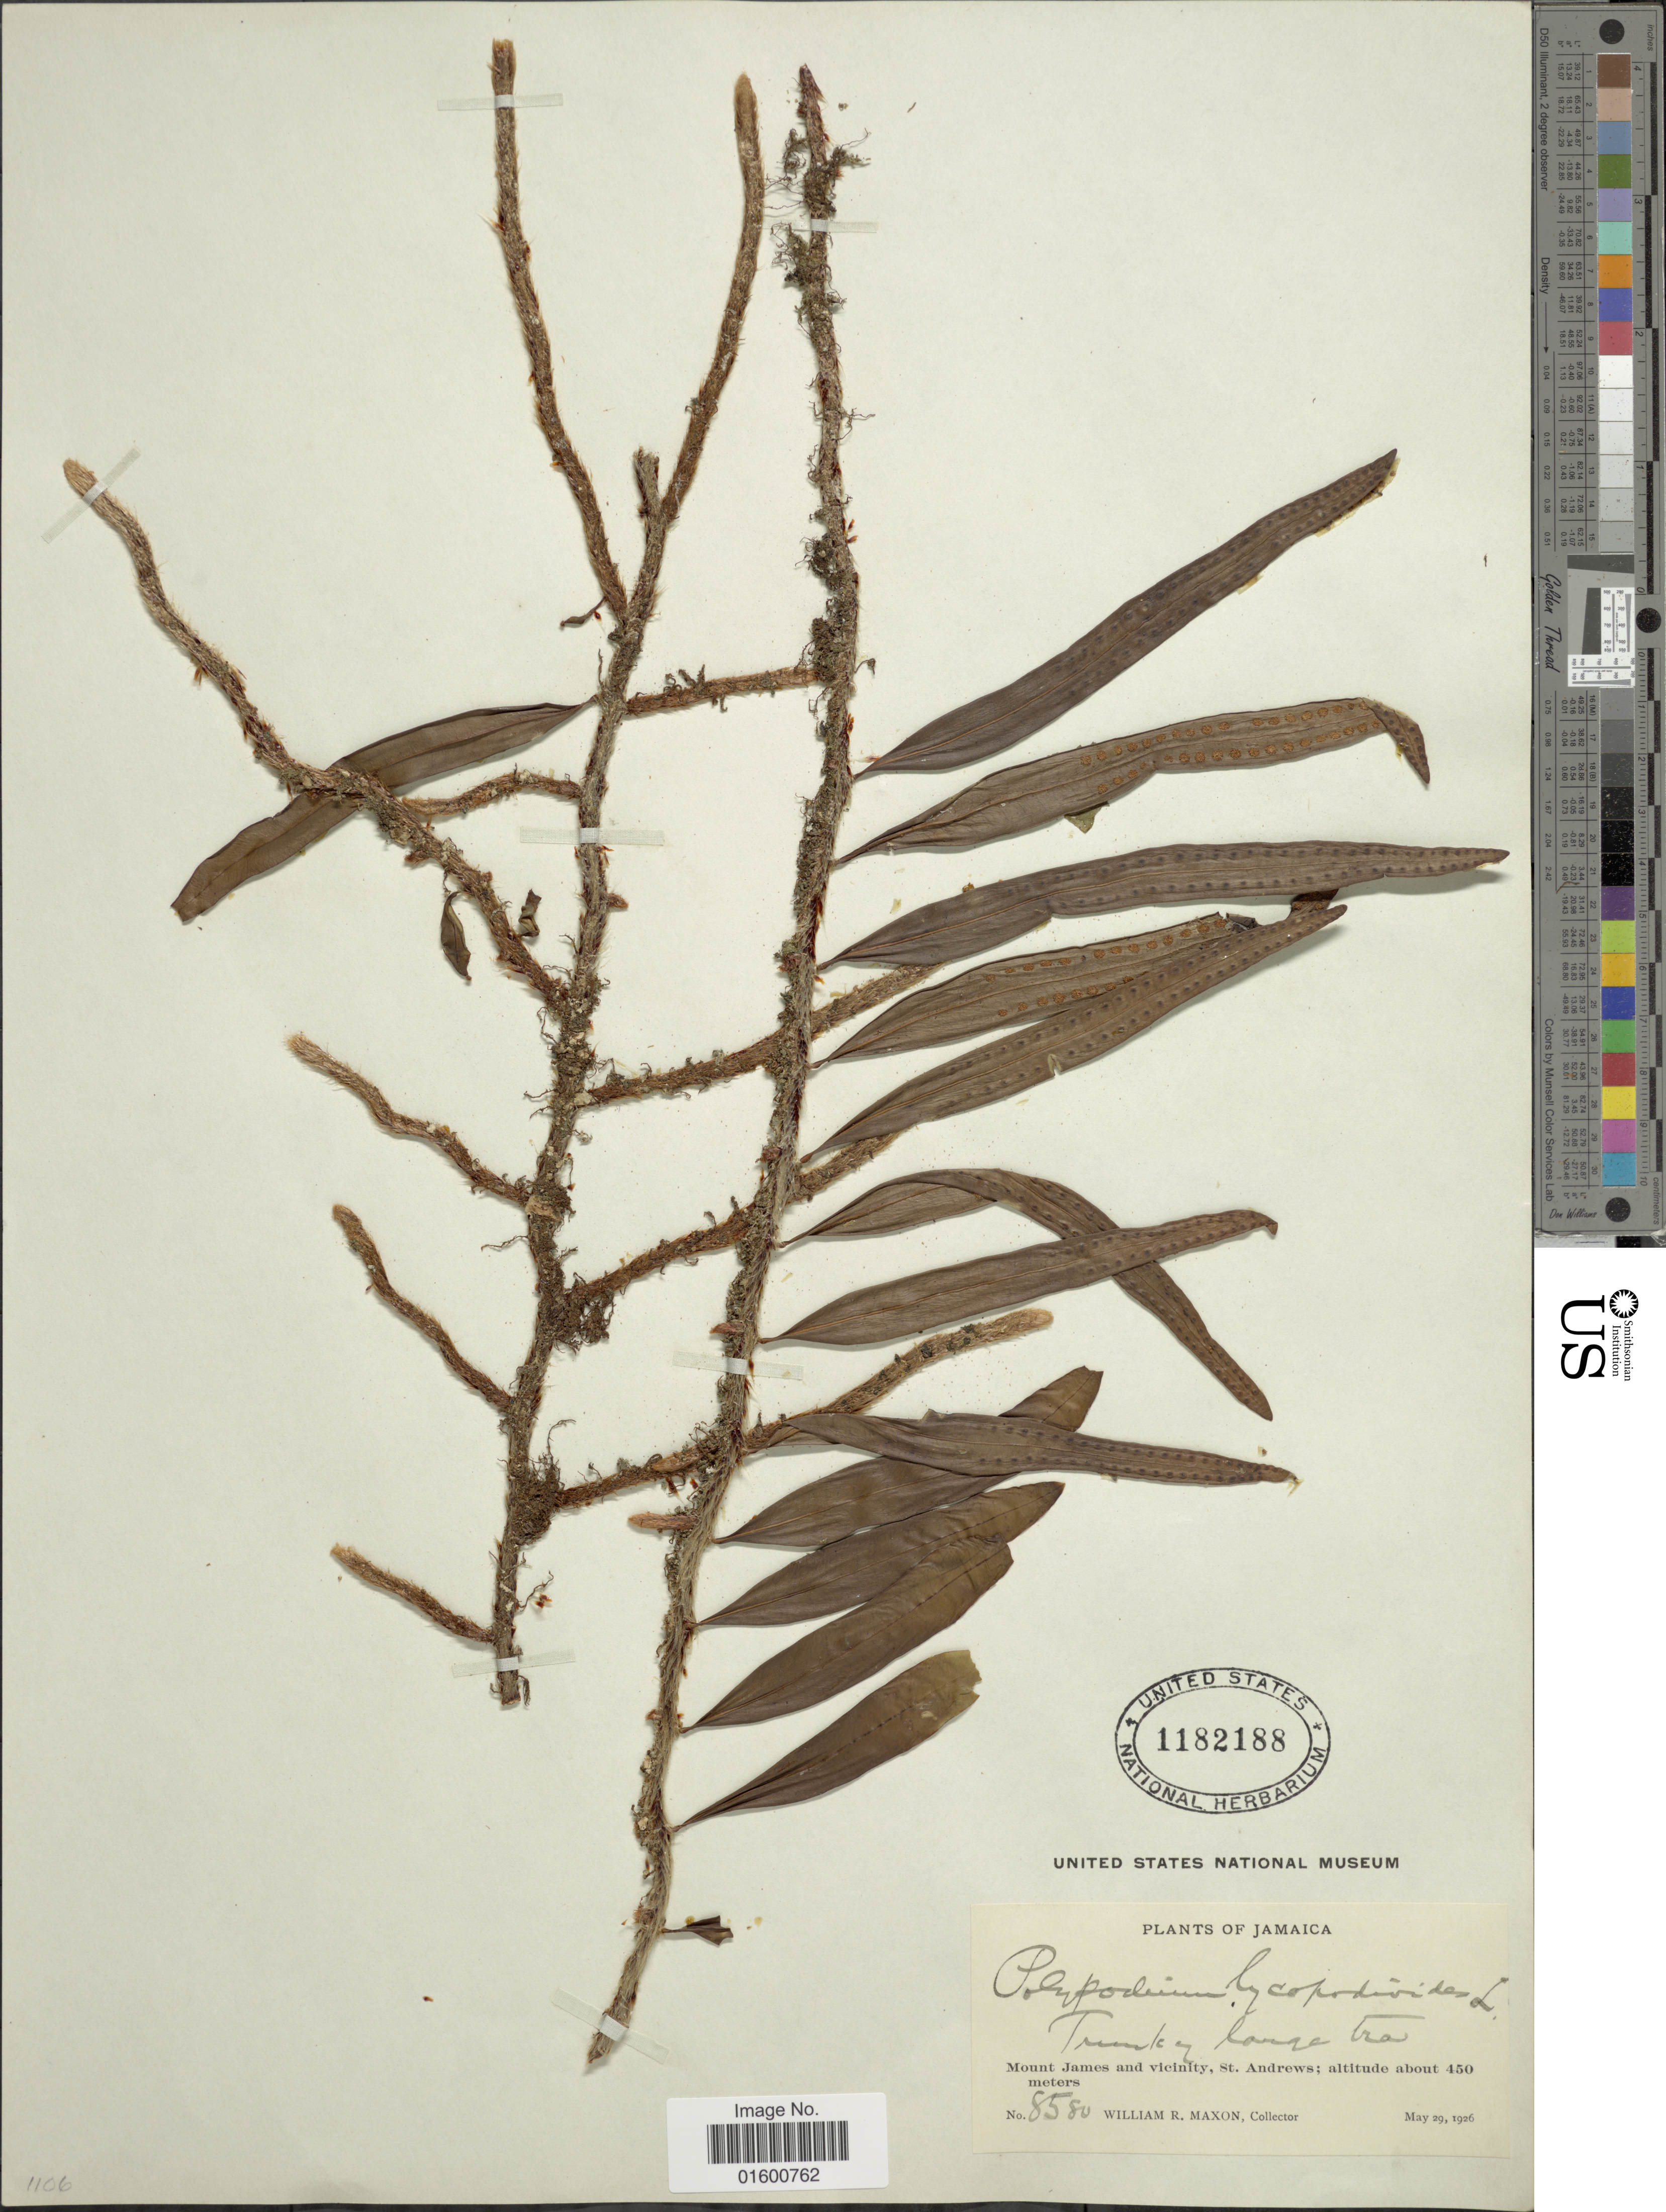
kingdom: Plantae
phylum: Tracheophyta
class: Polypodiopsida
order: Polypodiales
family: Polypodiaceae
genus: Microgramma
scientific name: Microgramma lycopodioides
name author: (L.) Copel.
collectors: W. R. Maxon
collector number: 8580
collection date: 1926-05-29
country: Jamaica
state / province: Saint Andrew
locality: Mount James and vicinity, St. Andrews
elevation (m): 450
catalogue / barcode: US 1182188